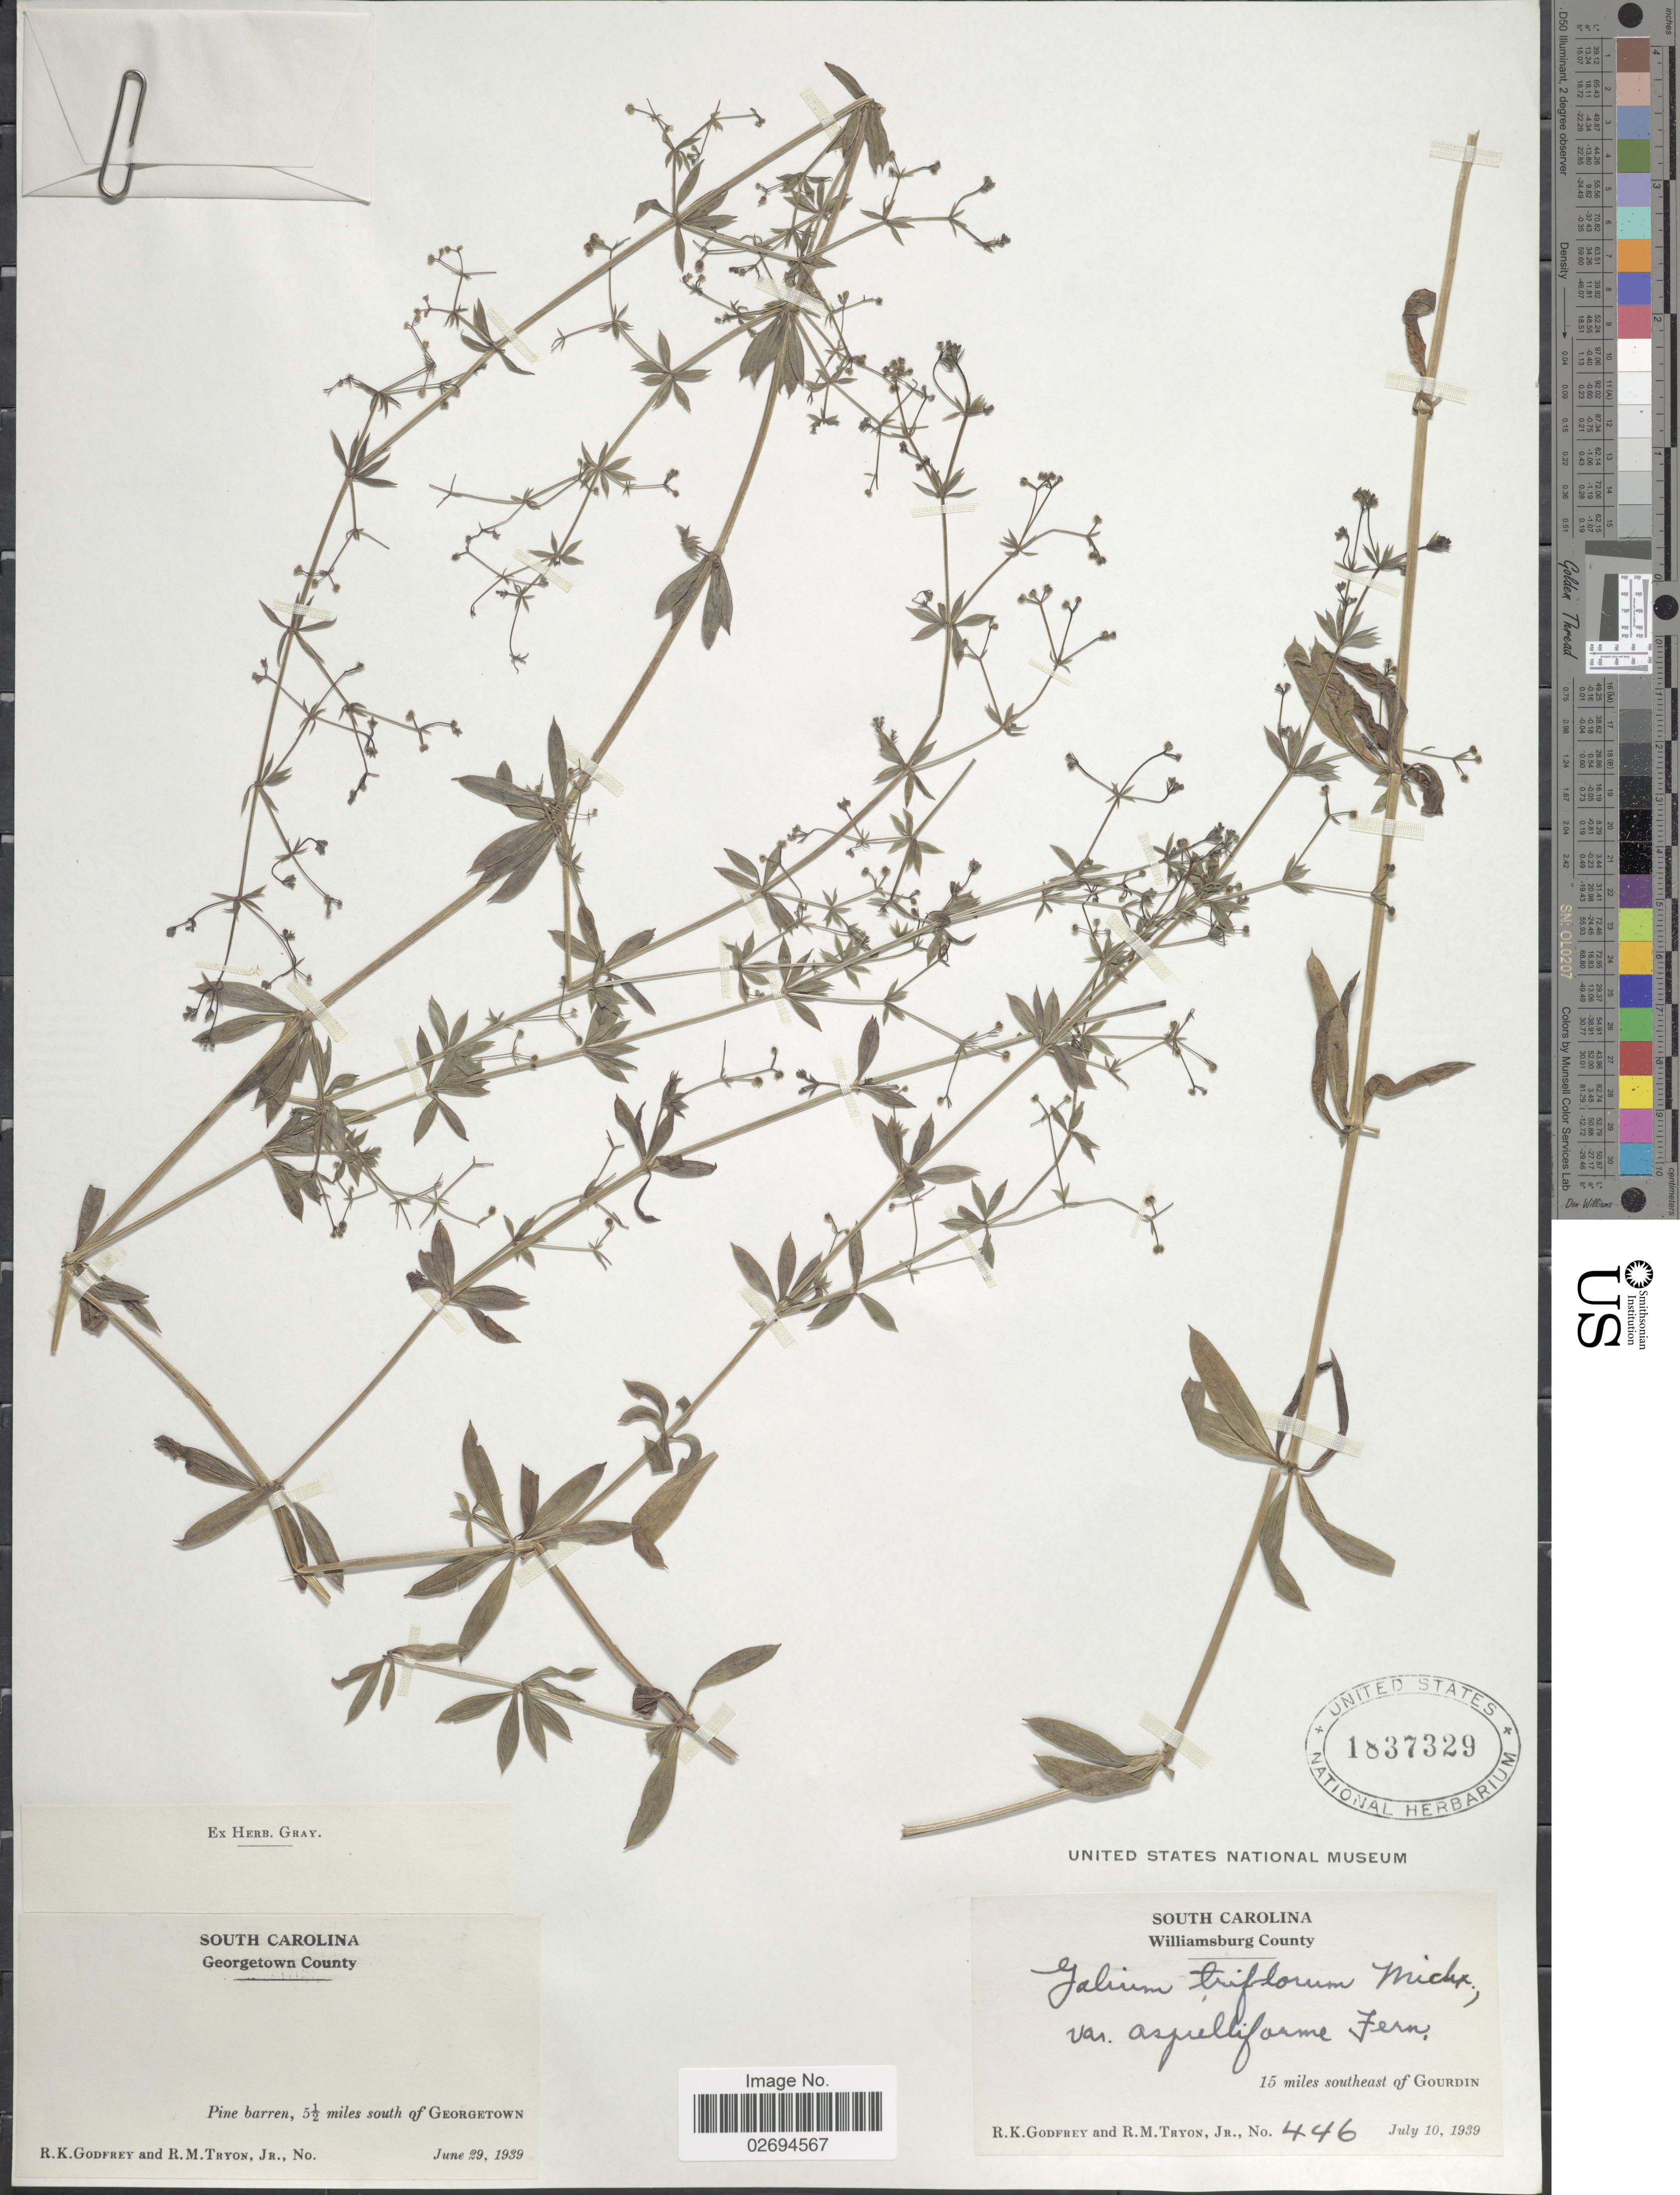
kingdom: Plantae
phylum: Tracheophyta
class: Magnoliopsida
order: Gentianales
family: Rubiaceae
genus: Galium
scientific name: Galium triflorum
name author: Michx.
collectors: R. K. Godfrey & R. M. Tryon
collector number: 446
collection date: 1939-07-10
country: United States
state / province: South Carolina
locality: Williamsburg County. 15 miles southeast of Gourdin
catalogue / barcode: US 1837329